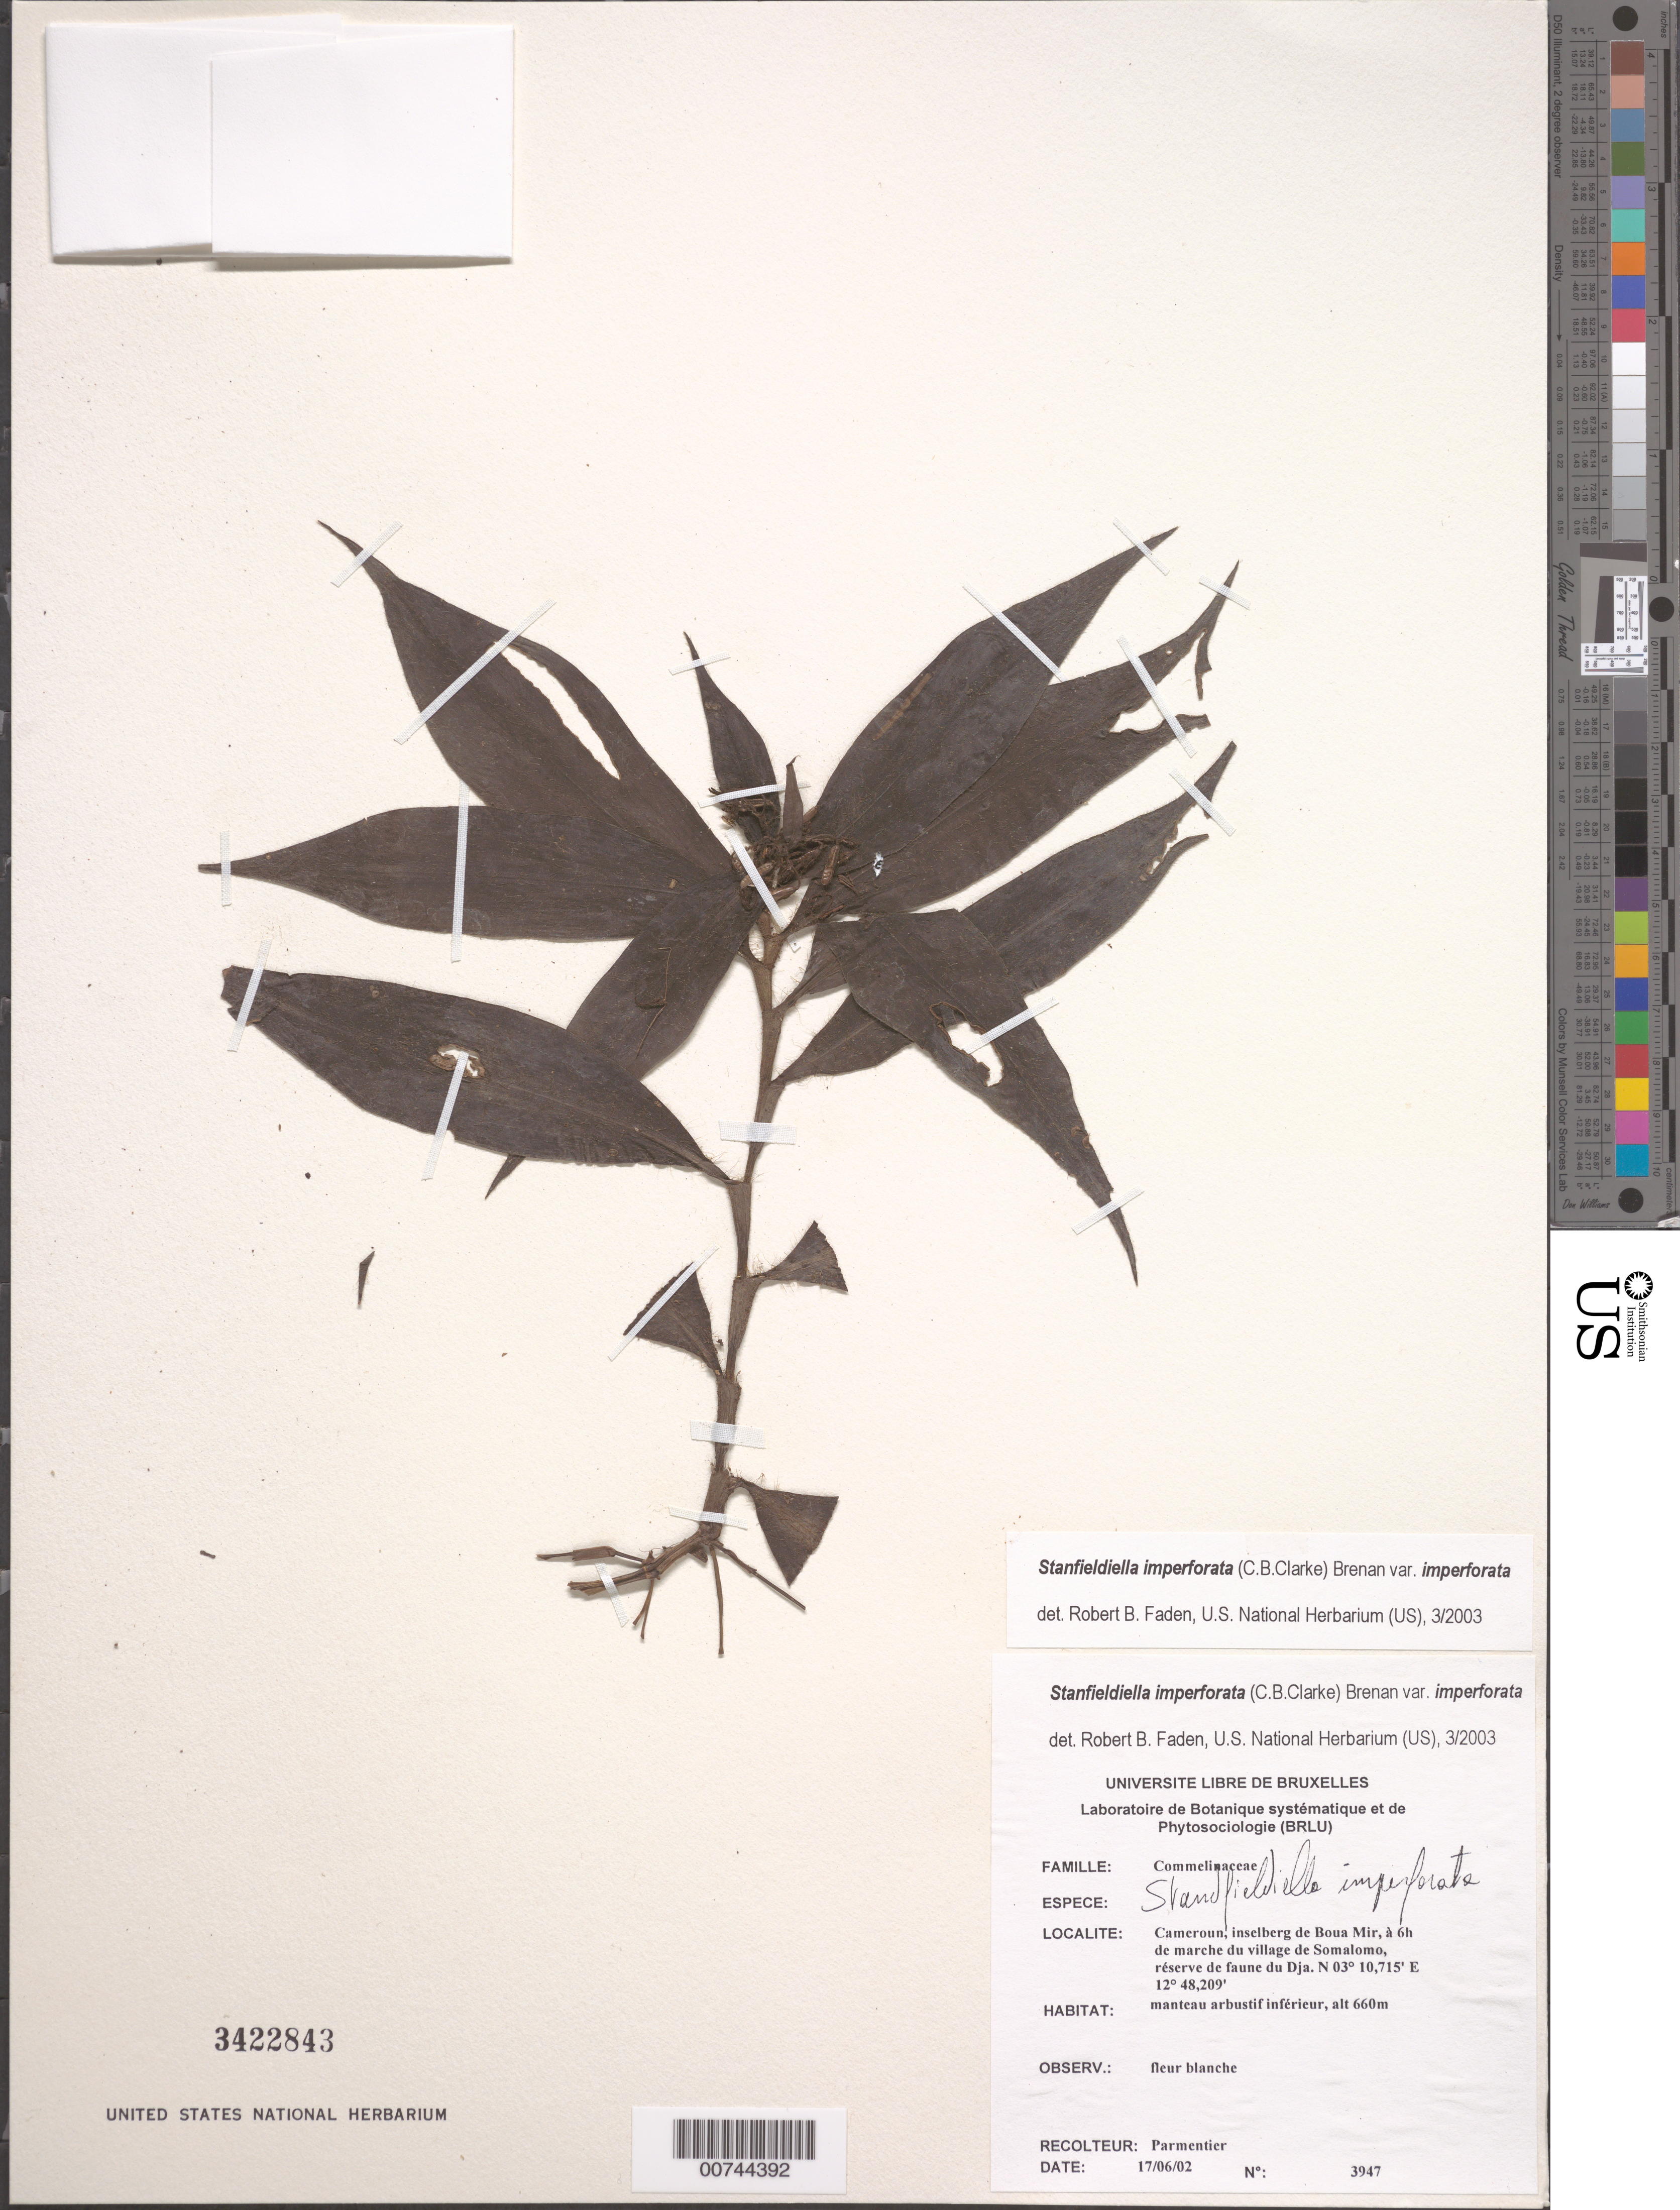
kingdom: Plantae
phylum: Tracheophyta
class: Liliopsida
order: Commelinales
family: Commelinaceae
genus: Stanfieldiella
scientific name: Stanfieldiella imperforata var. imperforata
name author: (C.B. Clarke) Brenan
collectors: P. Parmentier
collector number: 3947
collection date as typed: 17 Jun 2002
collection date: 2002-06-17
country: Cameroon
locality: Inselberg de Boua Mir, Somalomo Village, Reserve de Faune du Dja.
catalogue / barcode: US 3422843